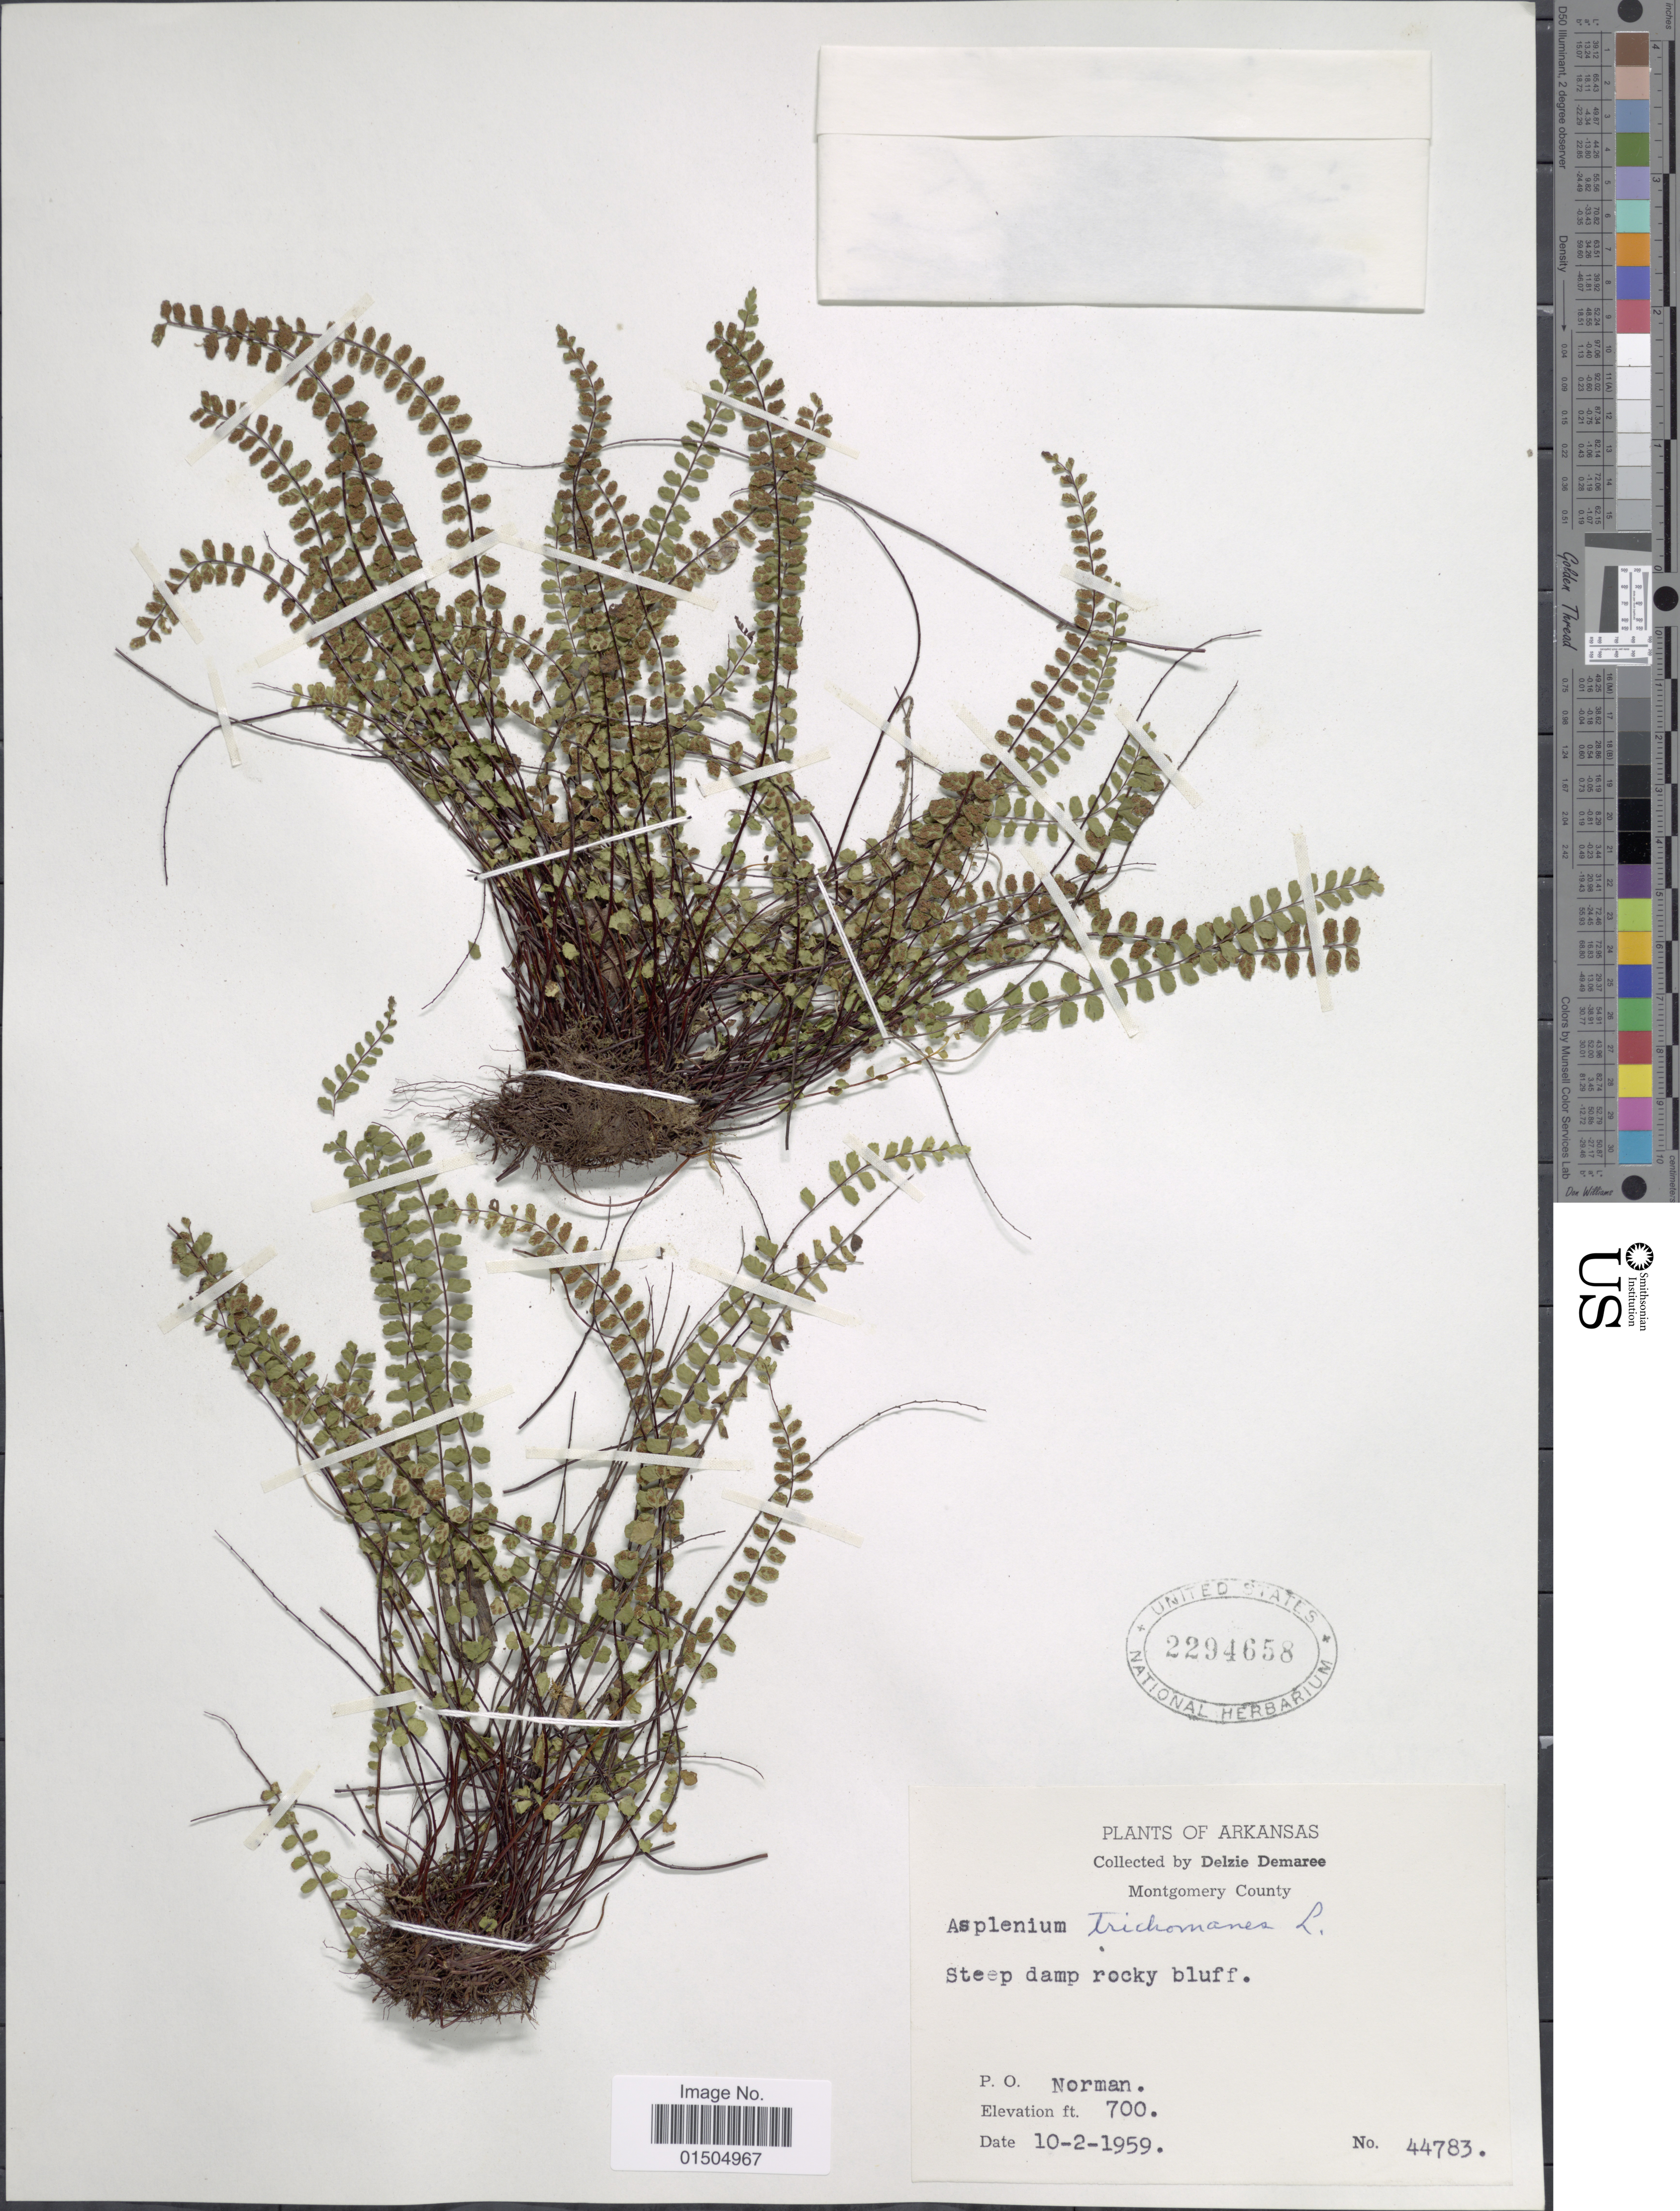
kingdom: Plantae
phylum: Tracheophyta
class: Polypodiopsida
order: Polypodiales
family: Aspleniaceae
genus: Asplenium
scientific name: Asplenium trichomanes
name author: L.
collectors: D. Demaree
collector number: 44783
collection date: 1959-10-02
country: United States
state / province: Arkansas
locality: Montgomery County. P.O. Norman.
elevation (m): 213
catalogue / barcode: US 2294658